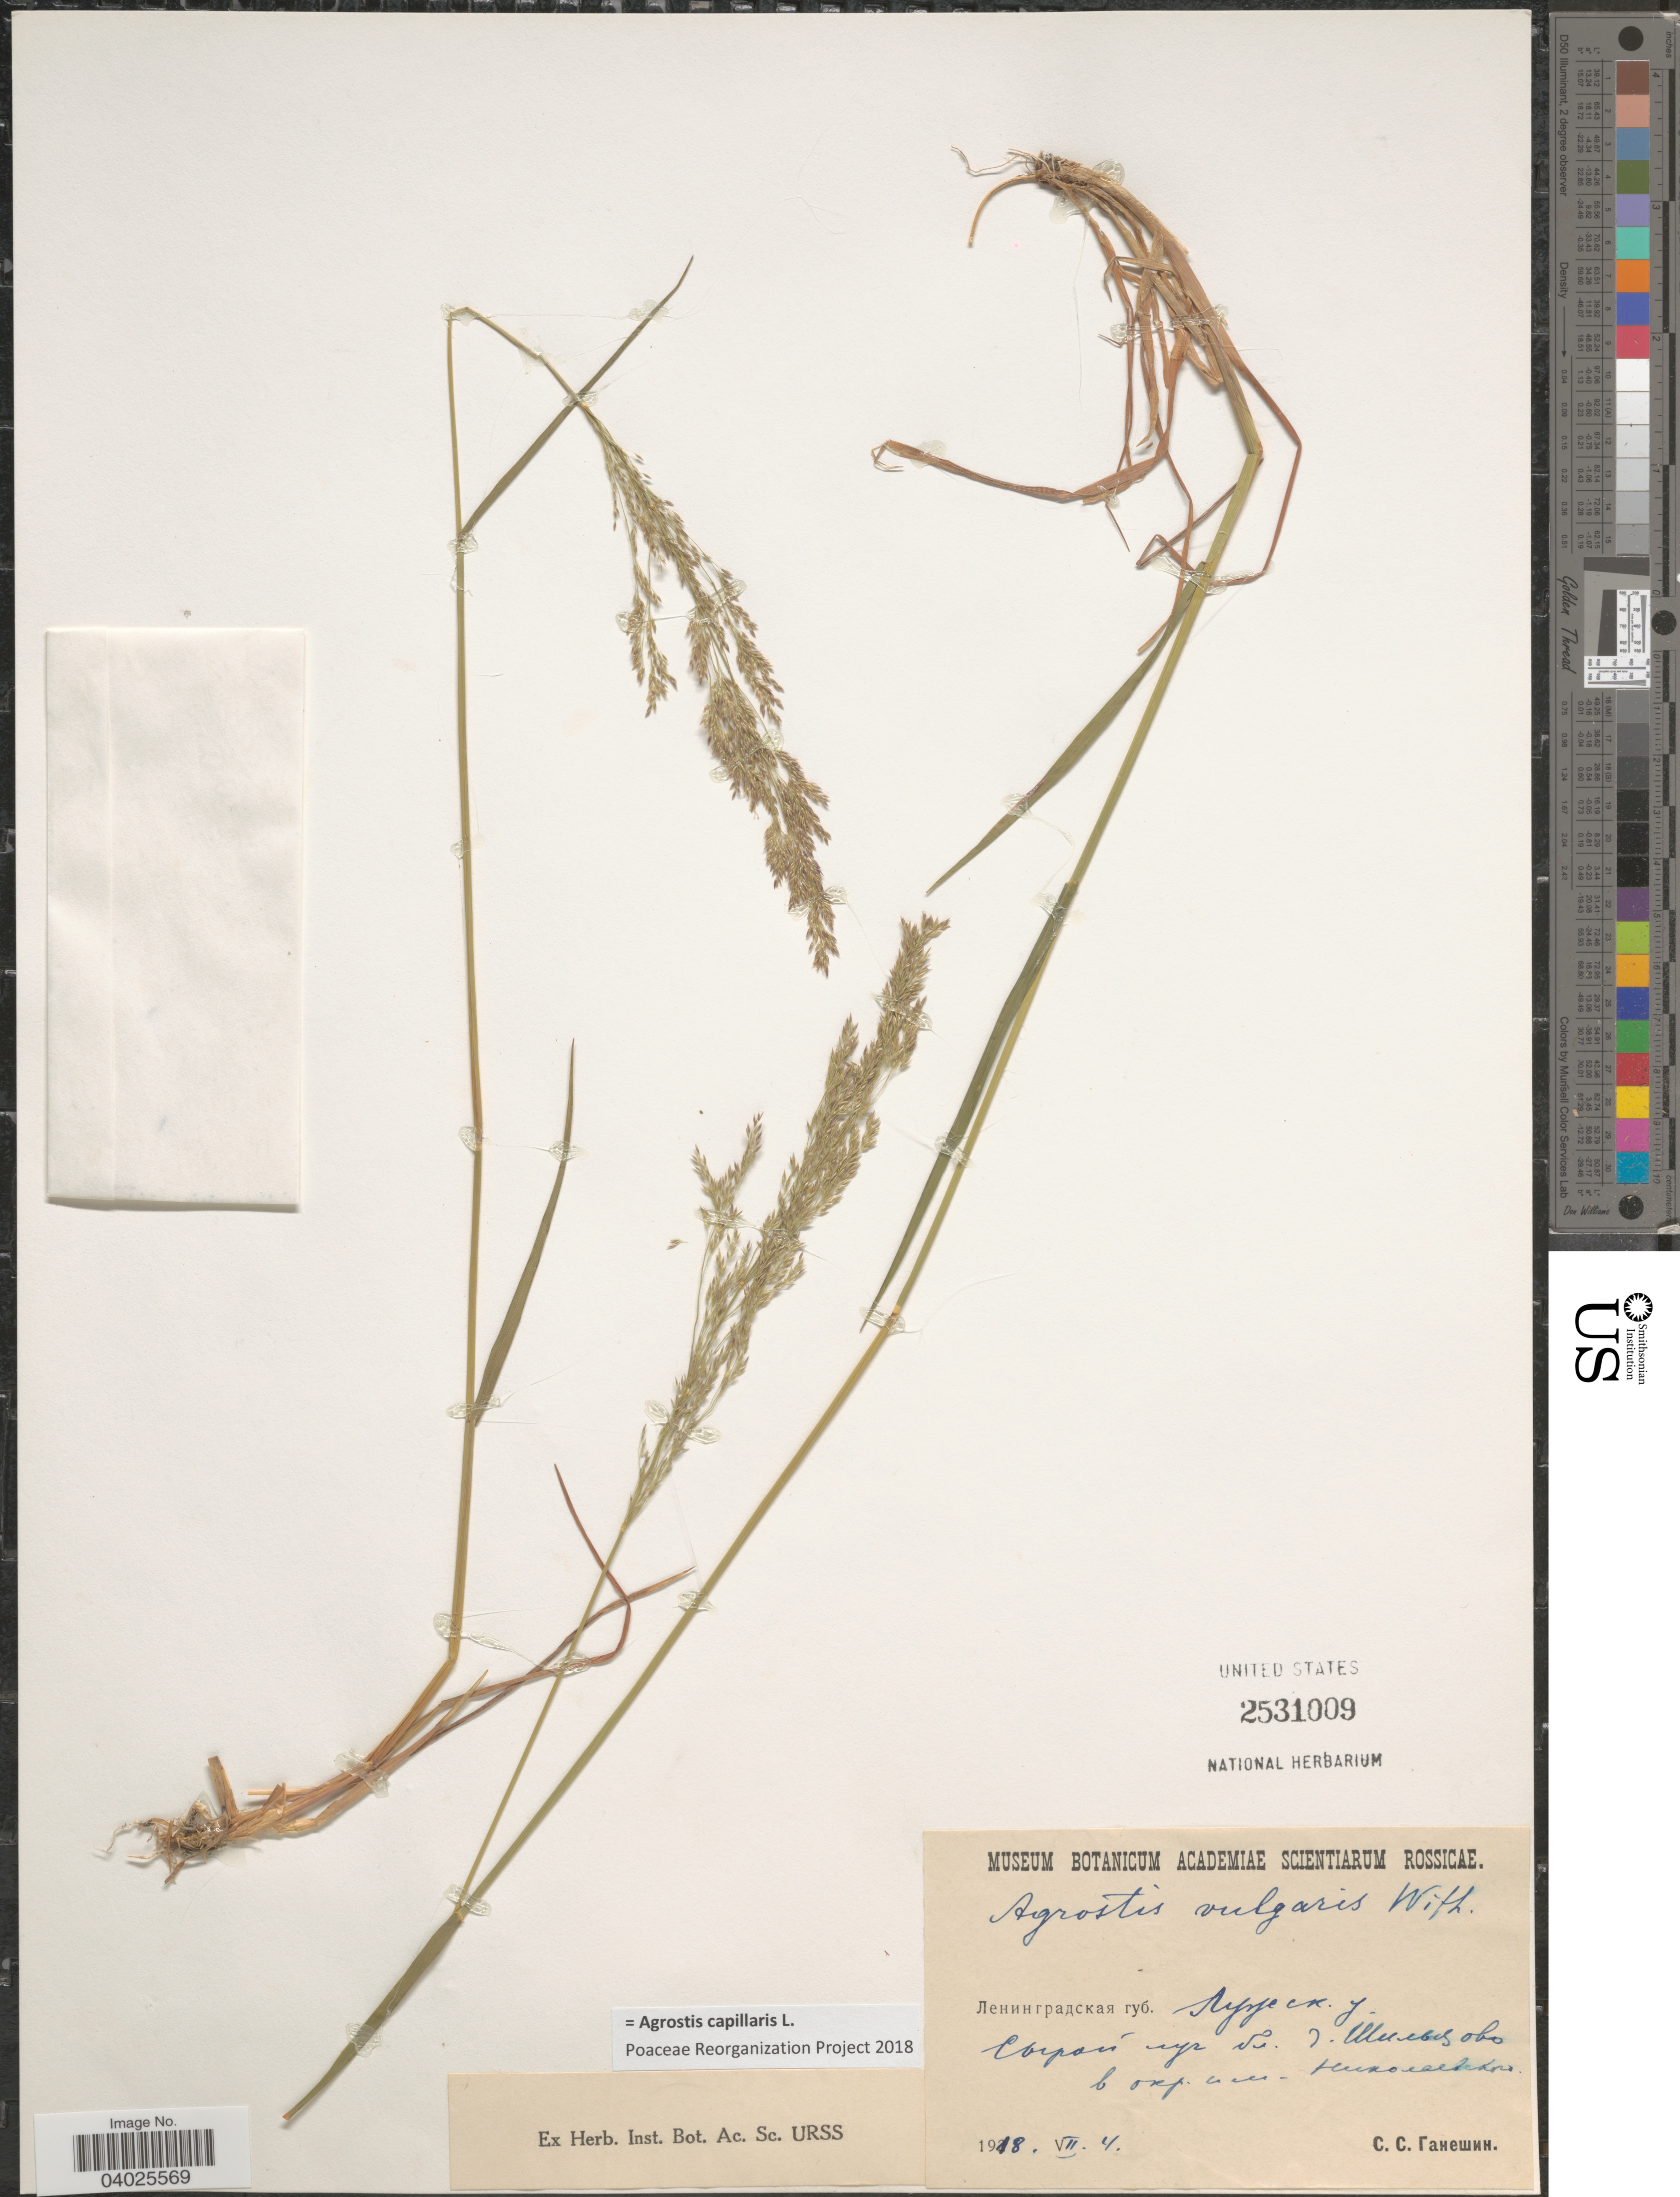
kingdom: Plantae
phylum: Tracheophyta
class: Liliopsida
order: Poales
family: Poaceae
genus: Agrostis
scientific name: Agrostis capillaris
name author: L.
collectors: S. Ganeshin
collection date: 1918-07-04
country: Russian Federation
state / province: Leningrad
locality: District Luzhskiy, Shiltsovo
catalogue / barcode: US 2531009